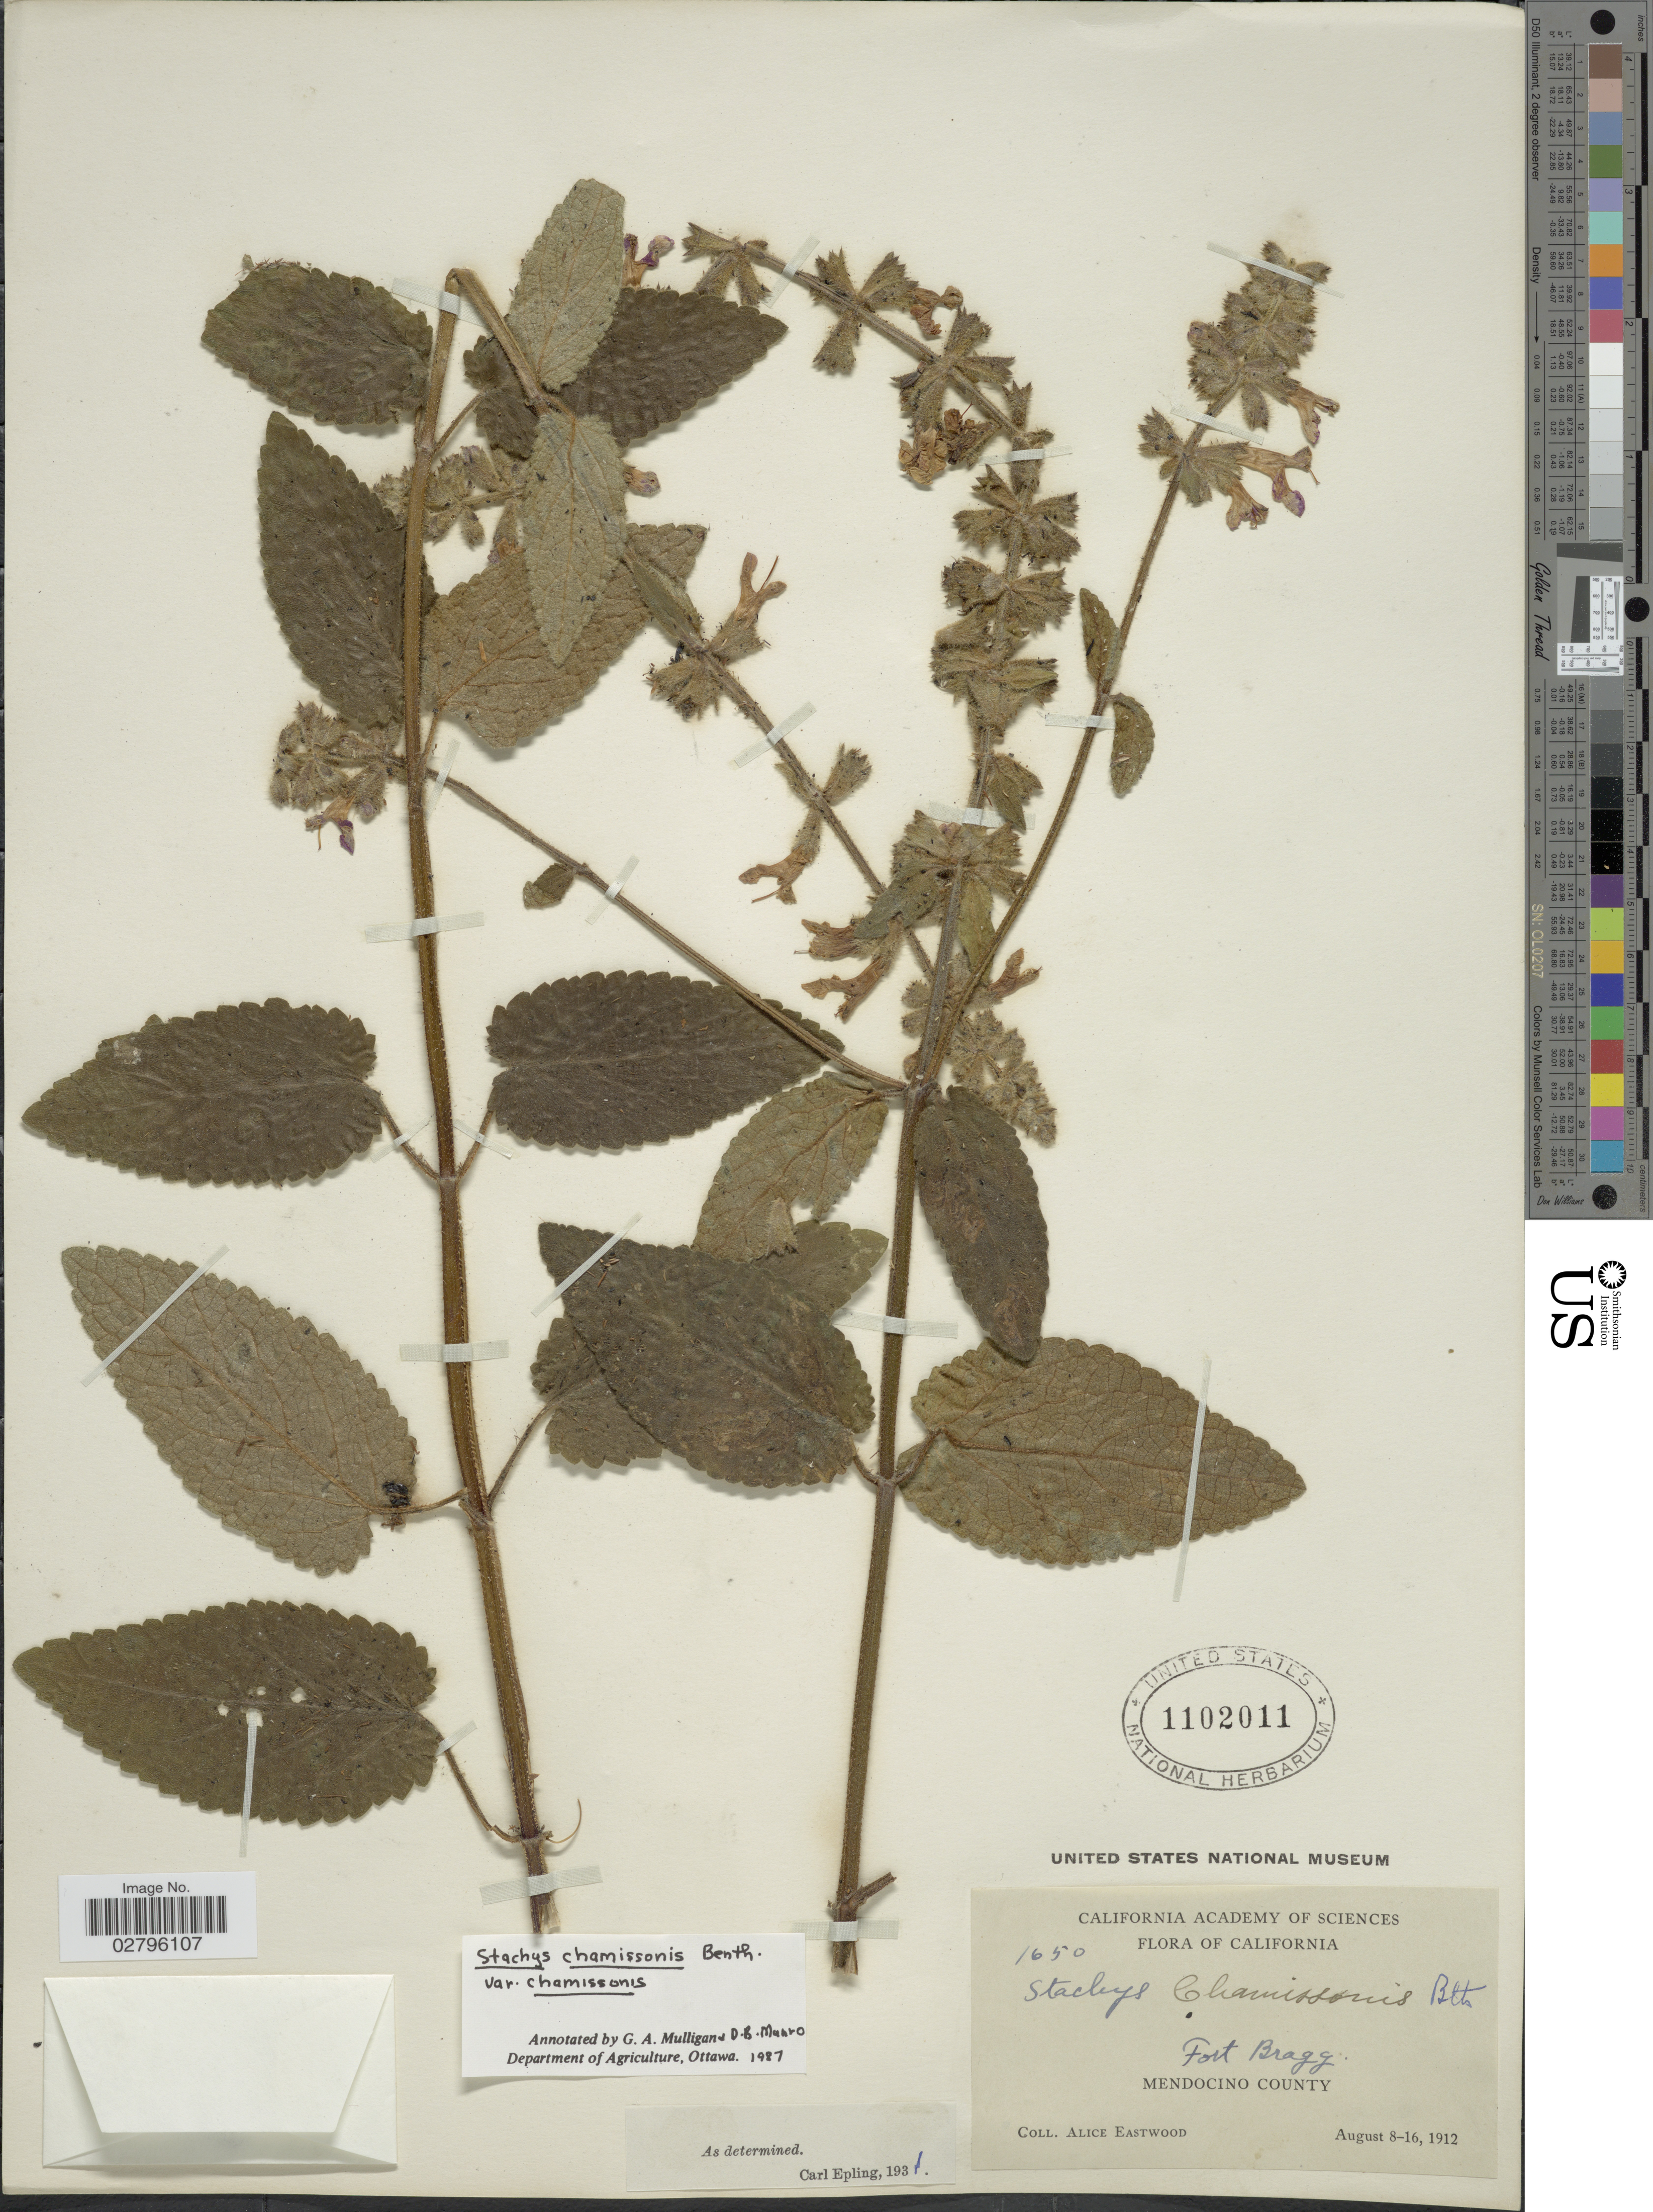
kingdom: Plantae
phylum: Tracheophyta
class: Magnoliopsida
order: Lamiales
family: Lamiaceae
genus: Stachys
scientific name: Stachys chamissonis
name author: Benth.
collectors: A. Eastwood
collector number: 1650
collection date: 1912-08-08/1912-08-16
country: United States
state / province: California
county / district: Mendocino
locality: Fort Bragg, Mendocino County.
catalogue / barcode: US 1102011